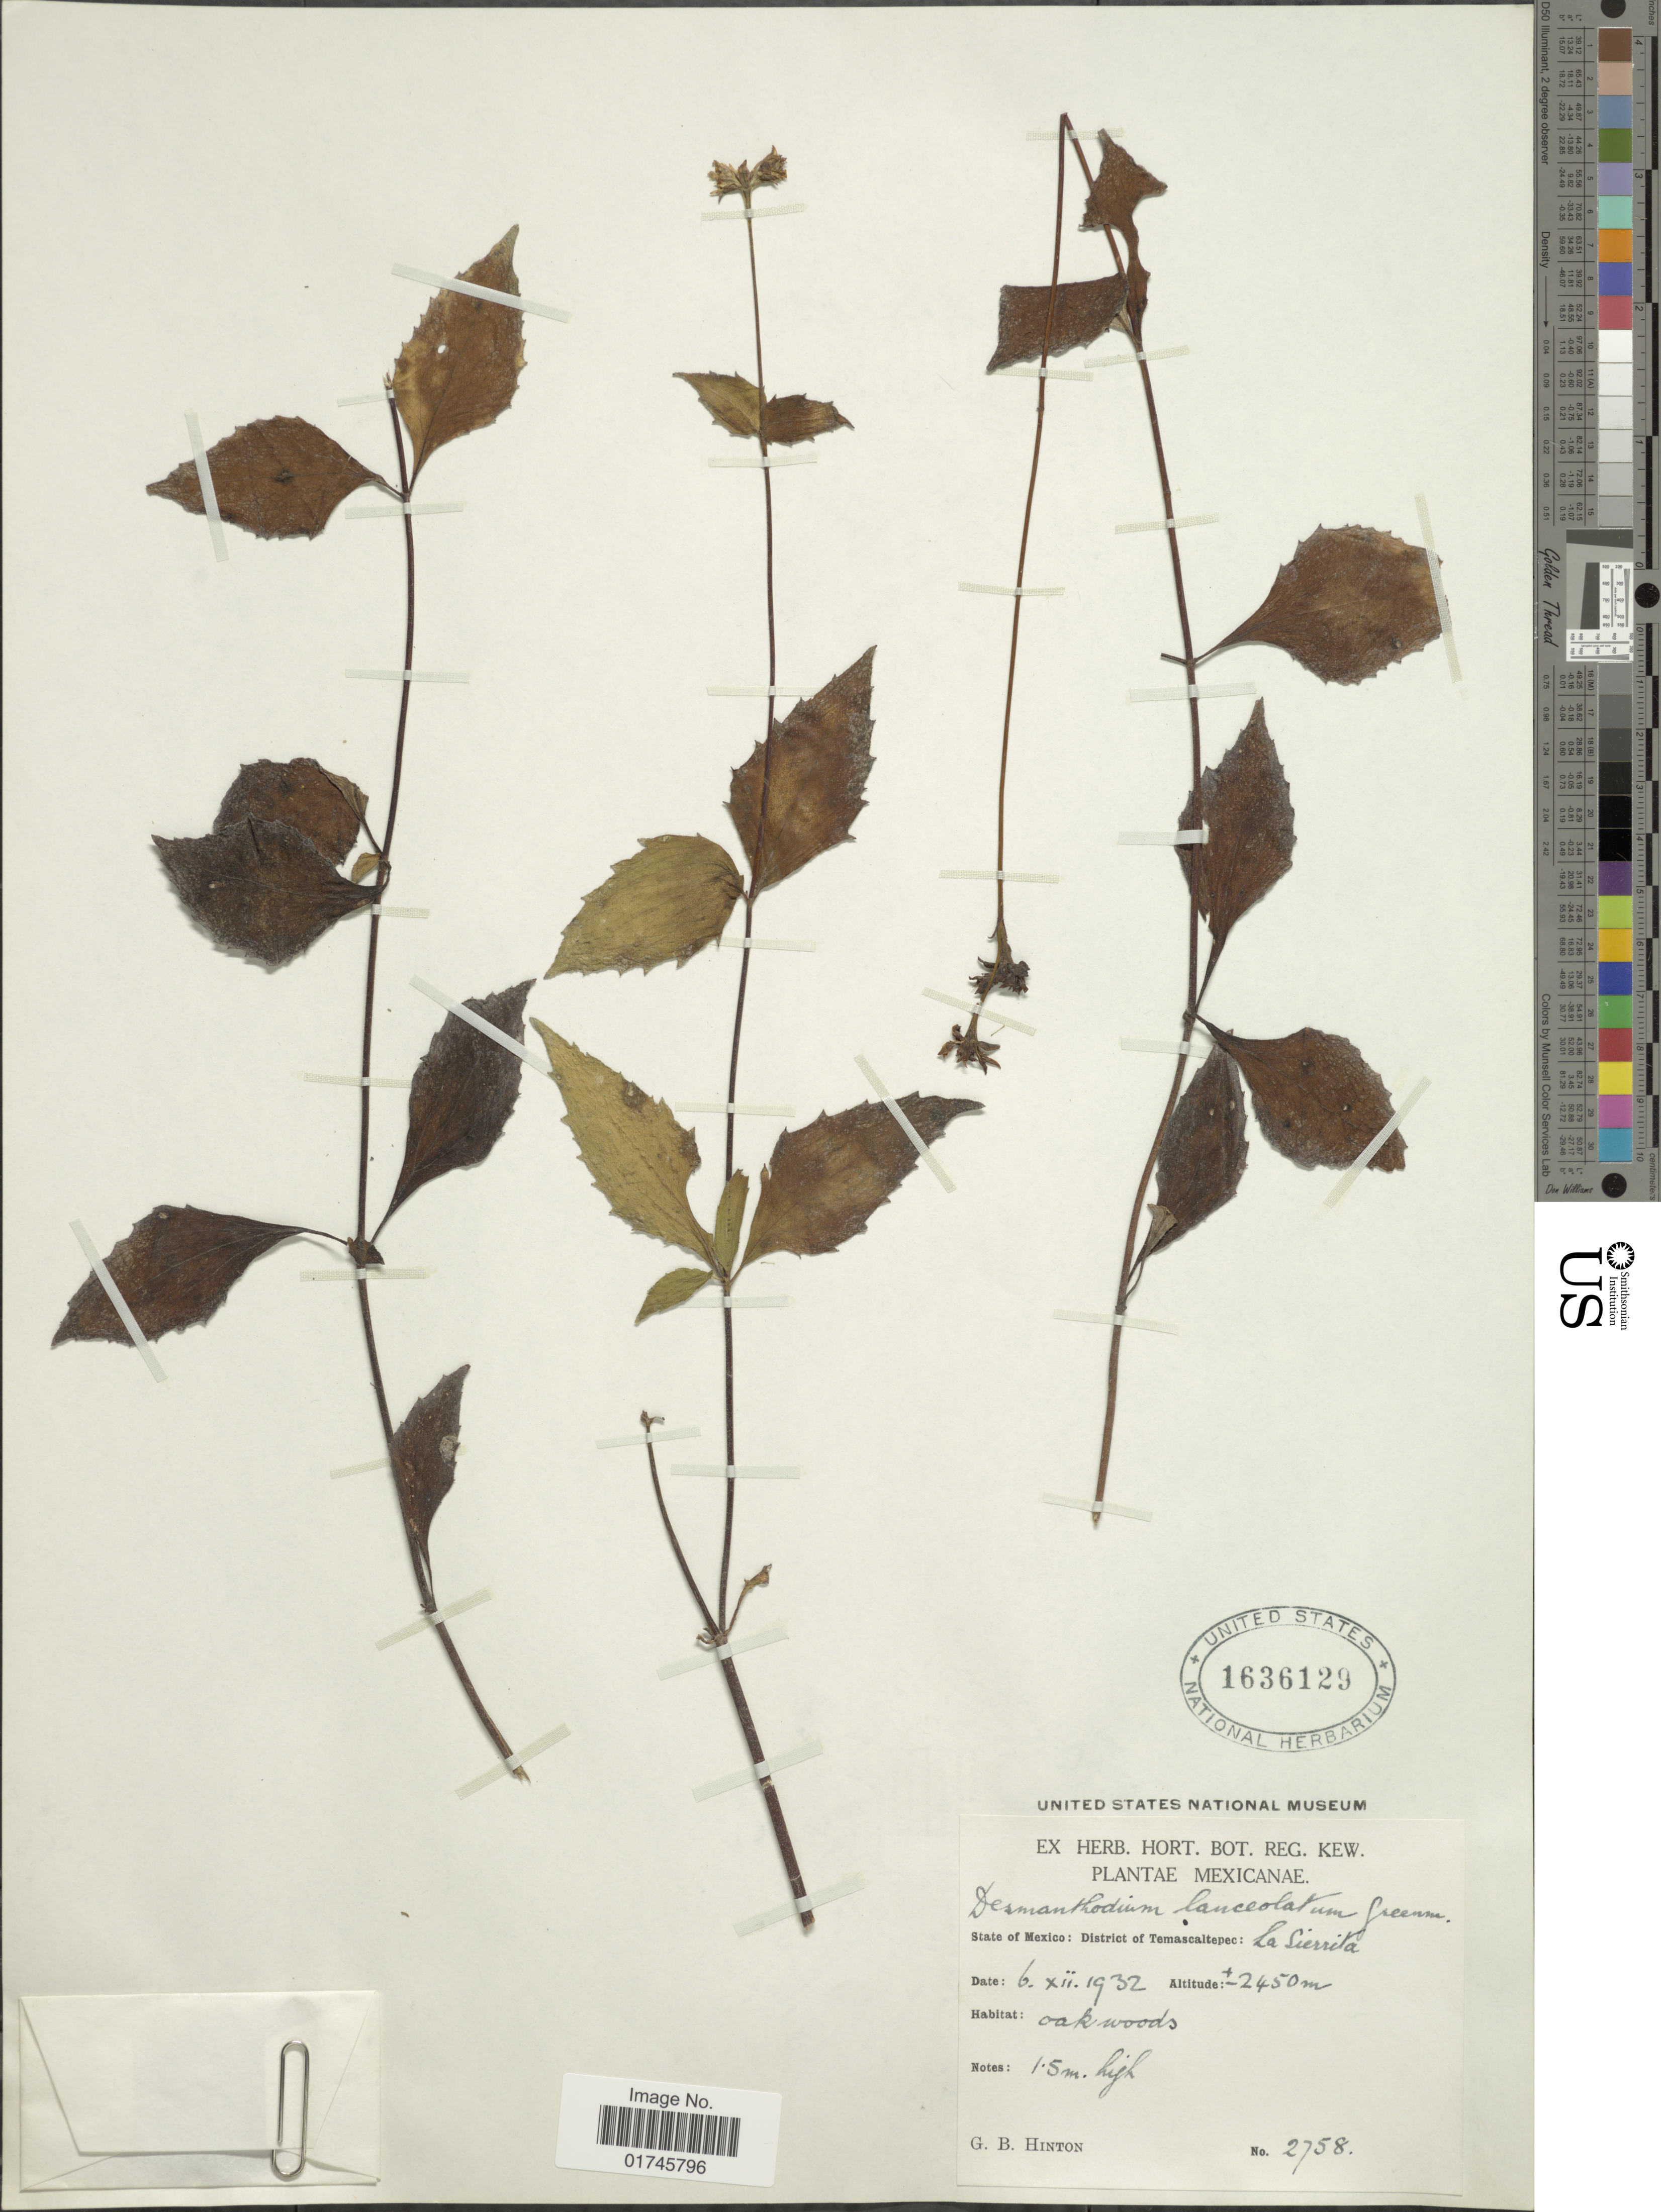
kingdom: Plantae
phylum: Tracheophyta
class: Magnoliopsida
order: Asterales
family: Asteraceae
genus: Desmanthodium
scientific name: Desmanthodium lanceolatum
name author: Greenm.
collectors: G. B. Hinton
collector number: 2758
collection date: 1932-12-06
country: Mexico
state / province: México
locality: District of Temascaltepec: La Sierrita.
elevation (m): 2450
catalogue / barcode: US 1636129